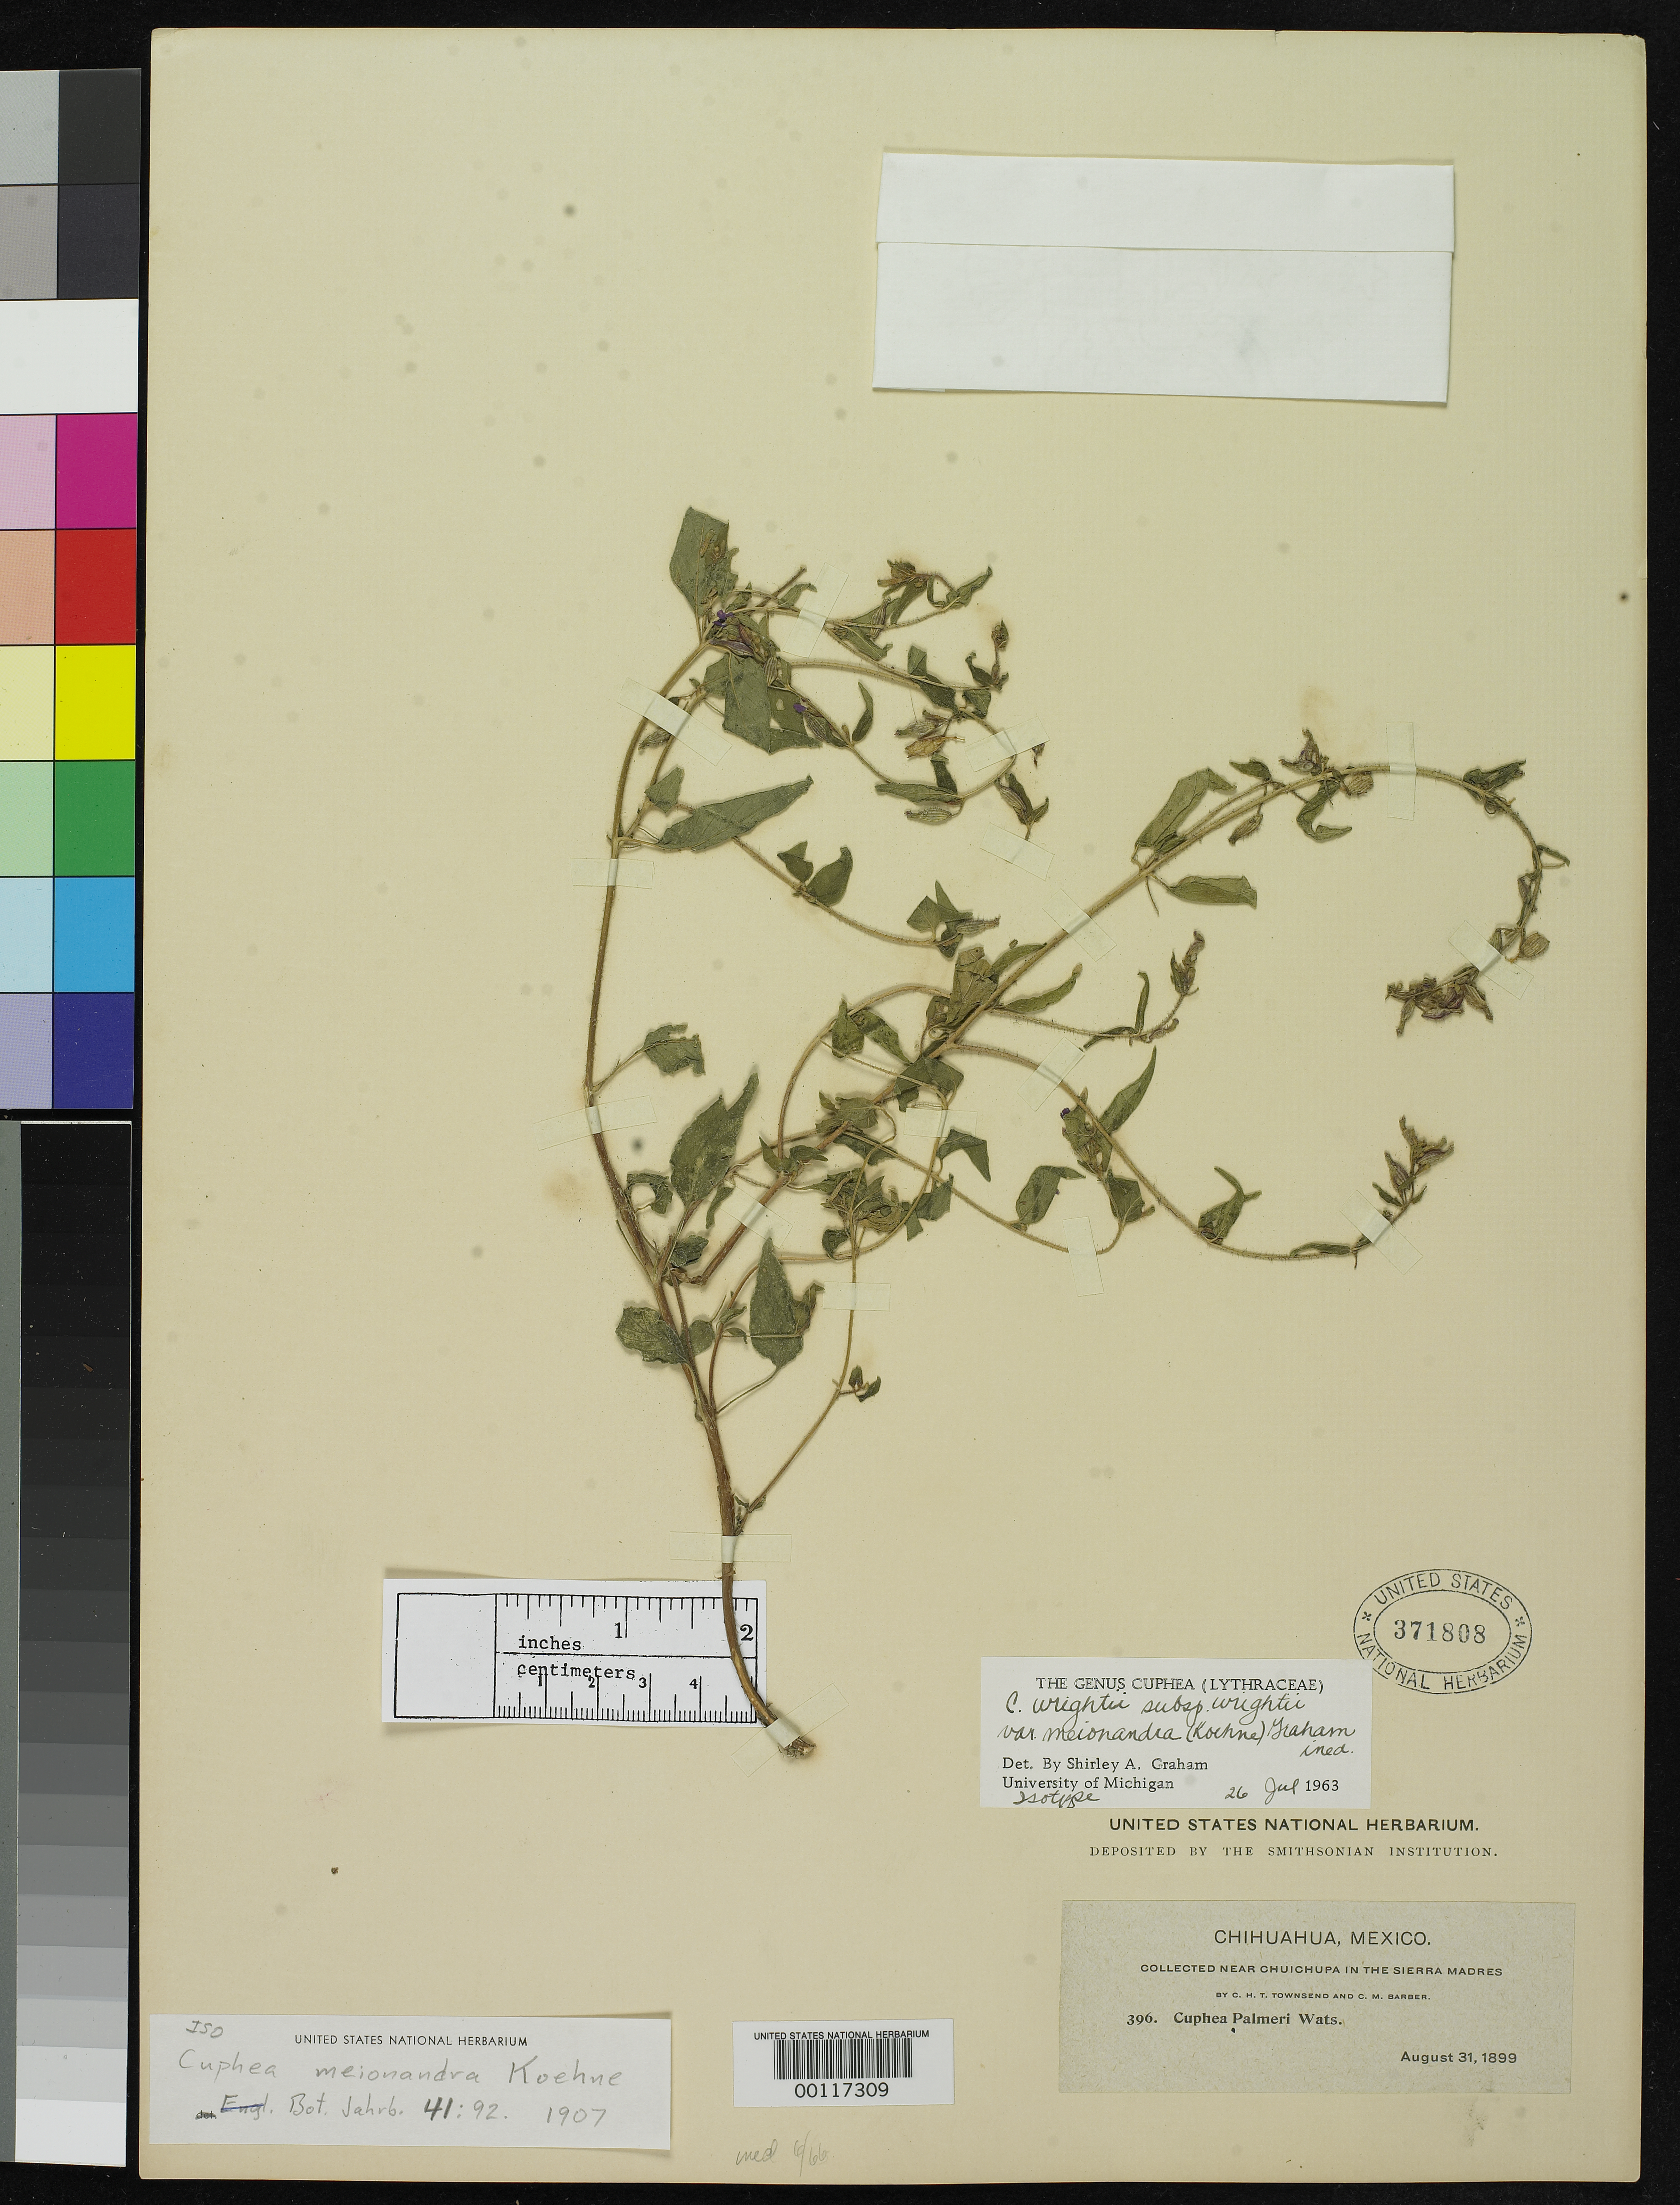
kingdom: Plantae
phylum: Tracheophyta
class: Magnoliopsida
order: Myrtales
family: Lythraceae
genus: Cuphea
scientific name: Cuphea meionandra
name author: Koehne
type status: Isotype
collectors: C. H. T. Townsend & C. Barber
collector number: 396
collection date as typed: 31 Aug 1899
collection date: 1899-08-31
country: Mexico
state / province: Chihuahua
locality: Sierra Madre, Chuichupa vicinity.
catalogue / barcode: US 371808